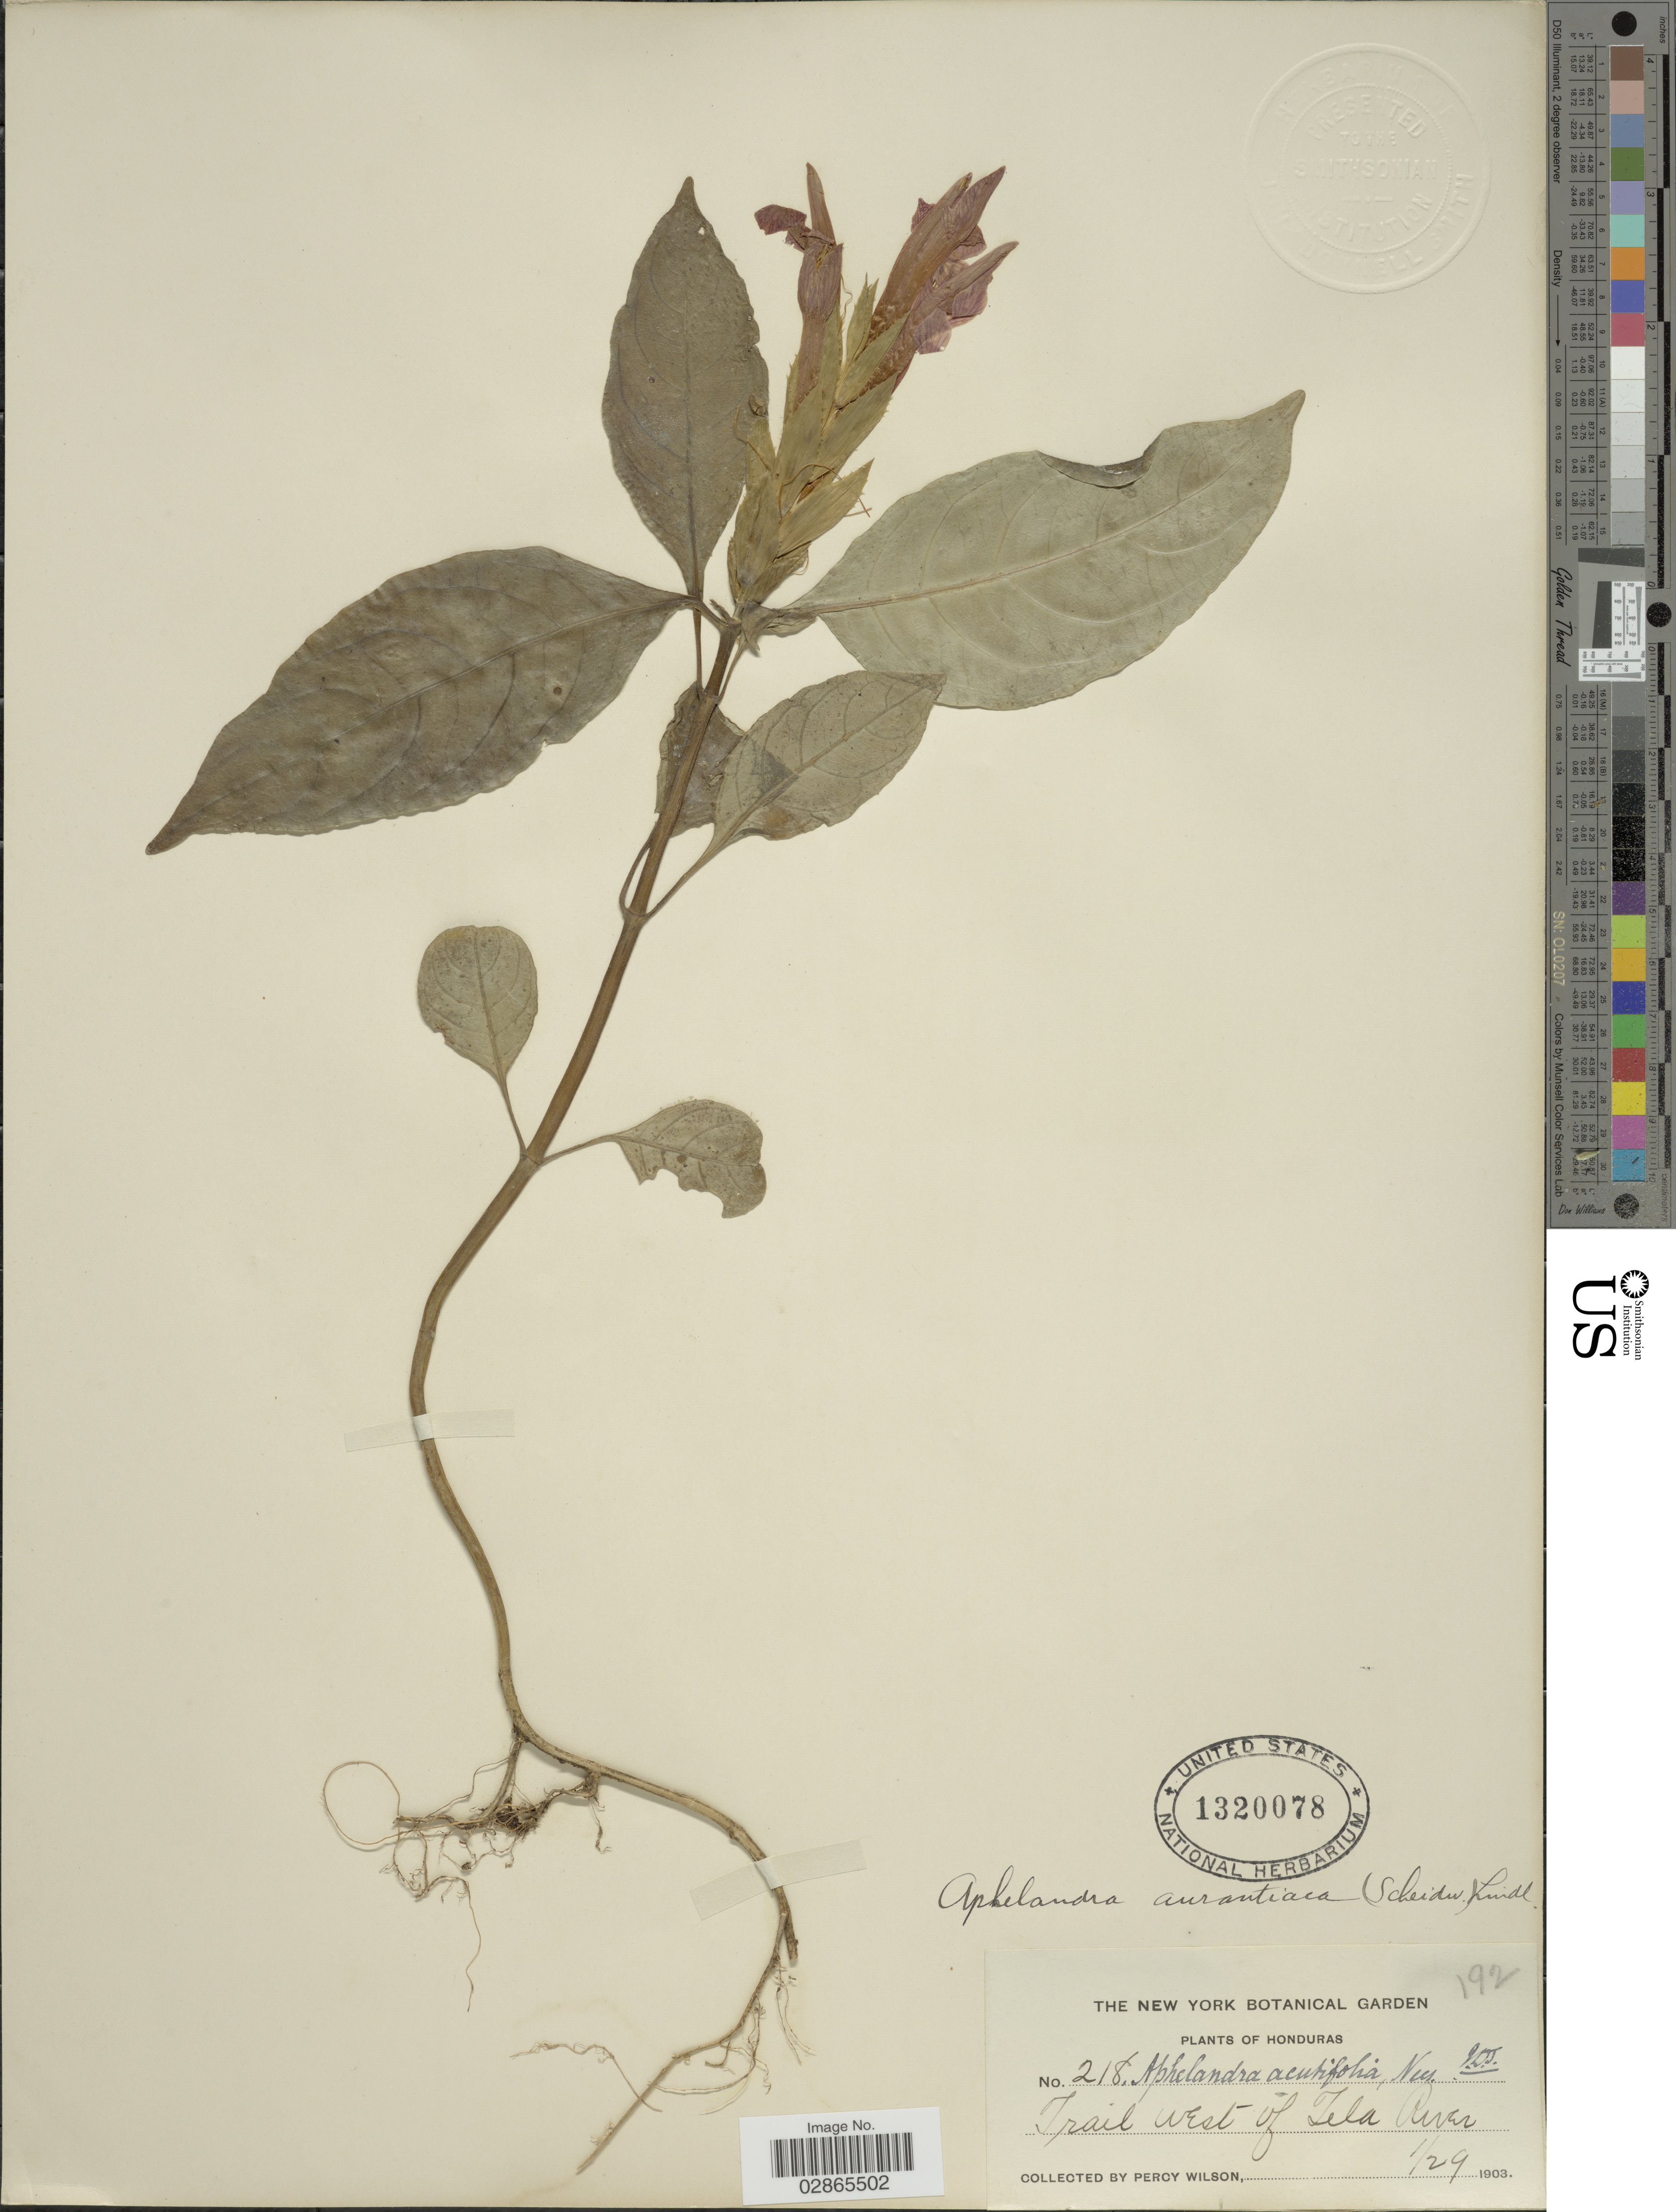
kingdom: Plantae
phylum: Tracheophyta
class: Magnoliopsida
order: Lamiales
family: Acanthaceae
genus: Aphelandra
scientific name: Aphelandra aurantiaca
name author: (Scheidw.) Lindl.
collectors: P. Wilson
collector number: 218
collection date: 1903-01-29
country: Honduras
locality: Trail west of Tela River.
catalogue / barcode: US 1320078